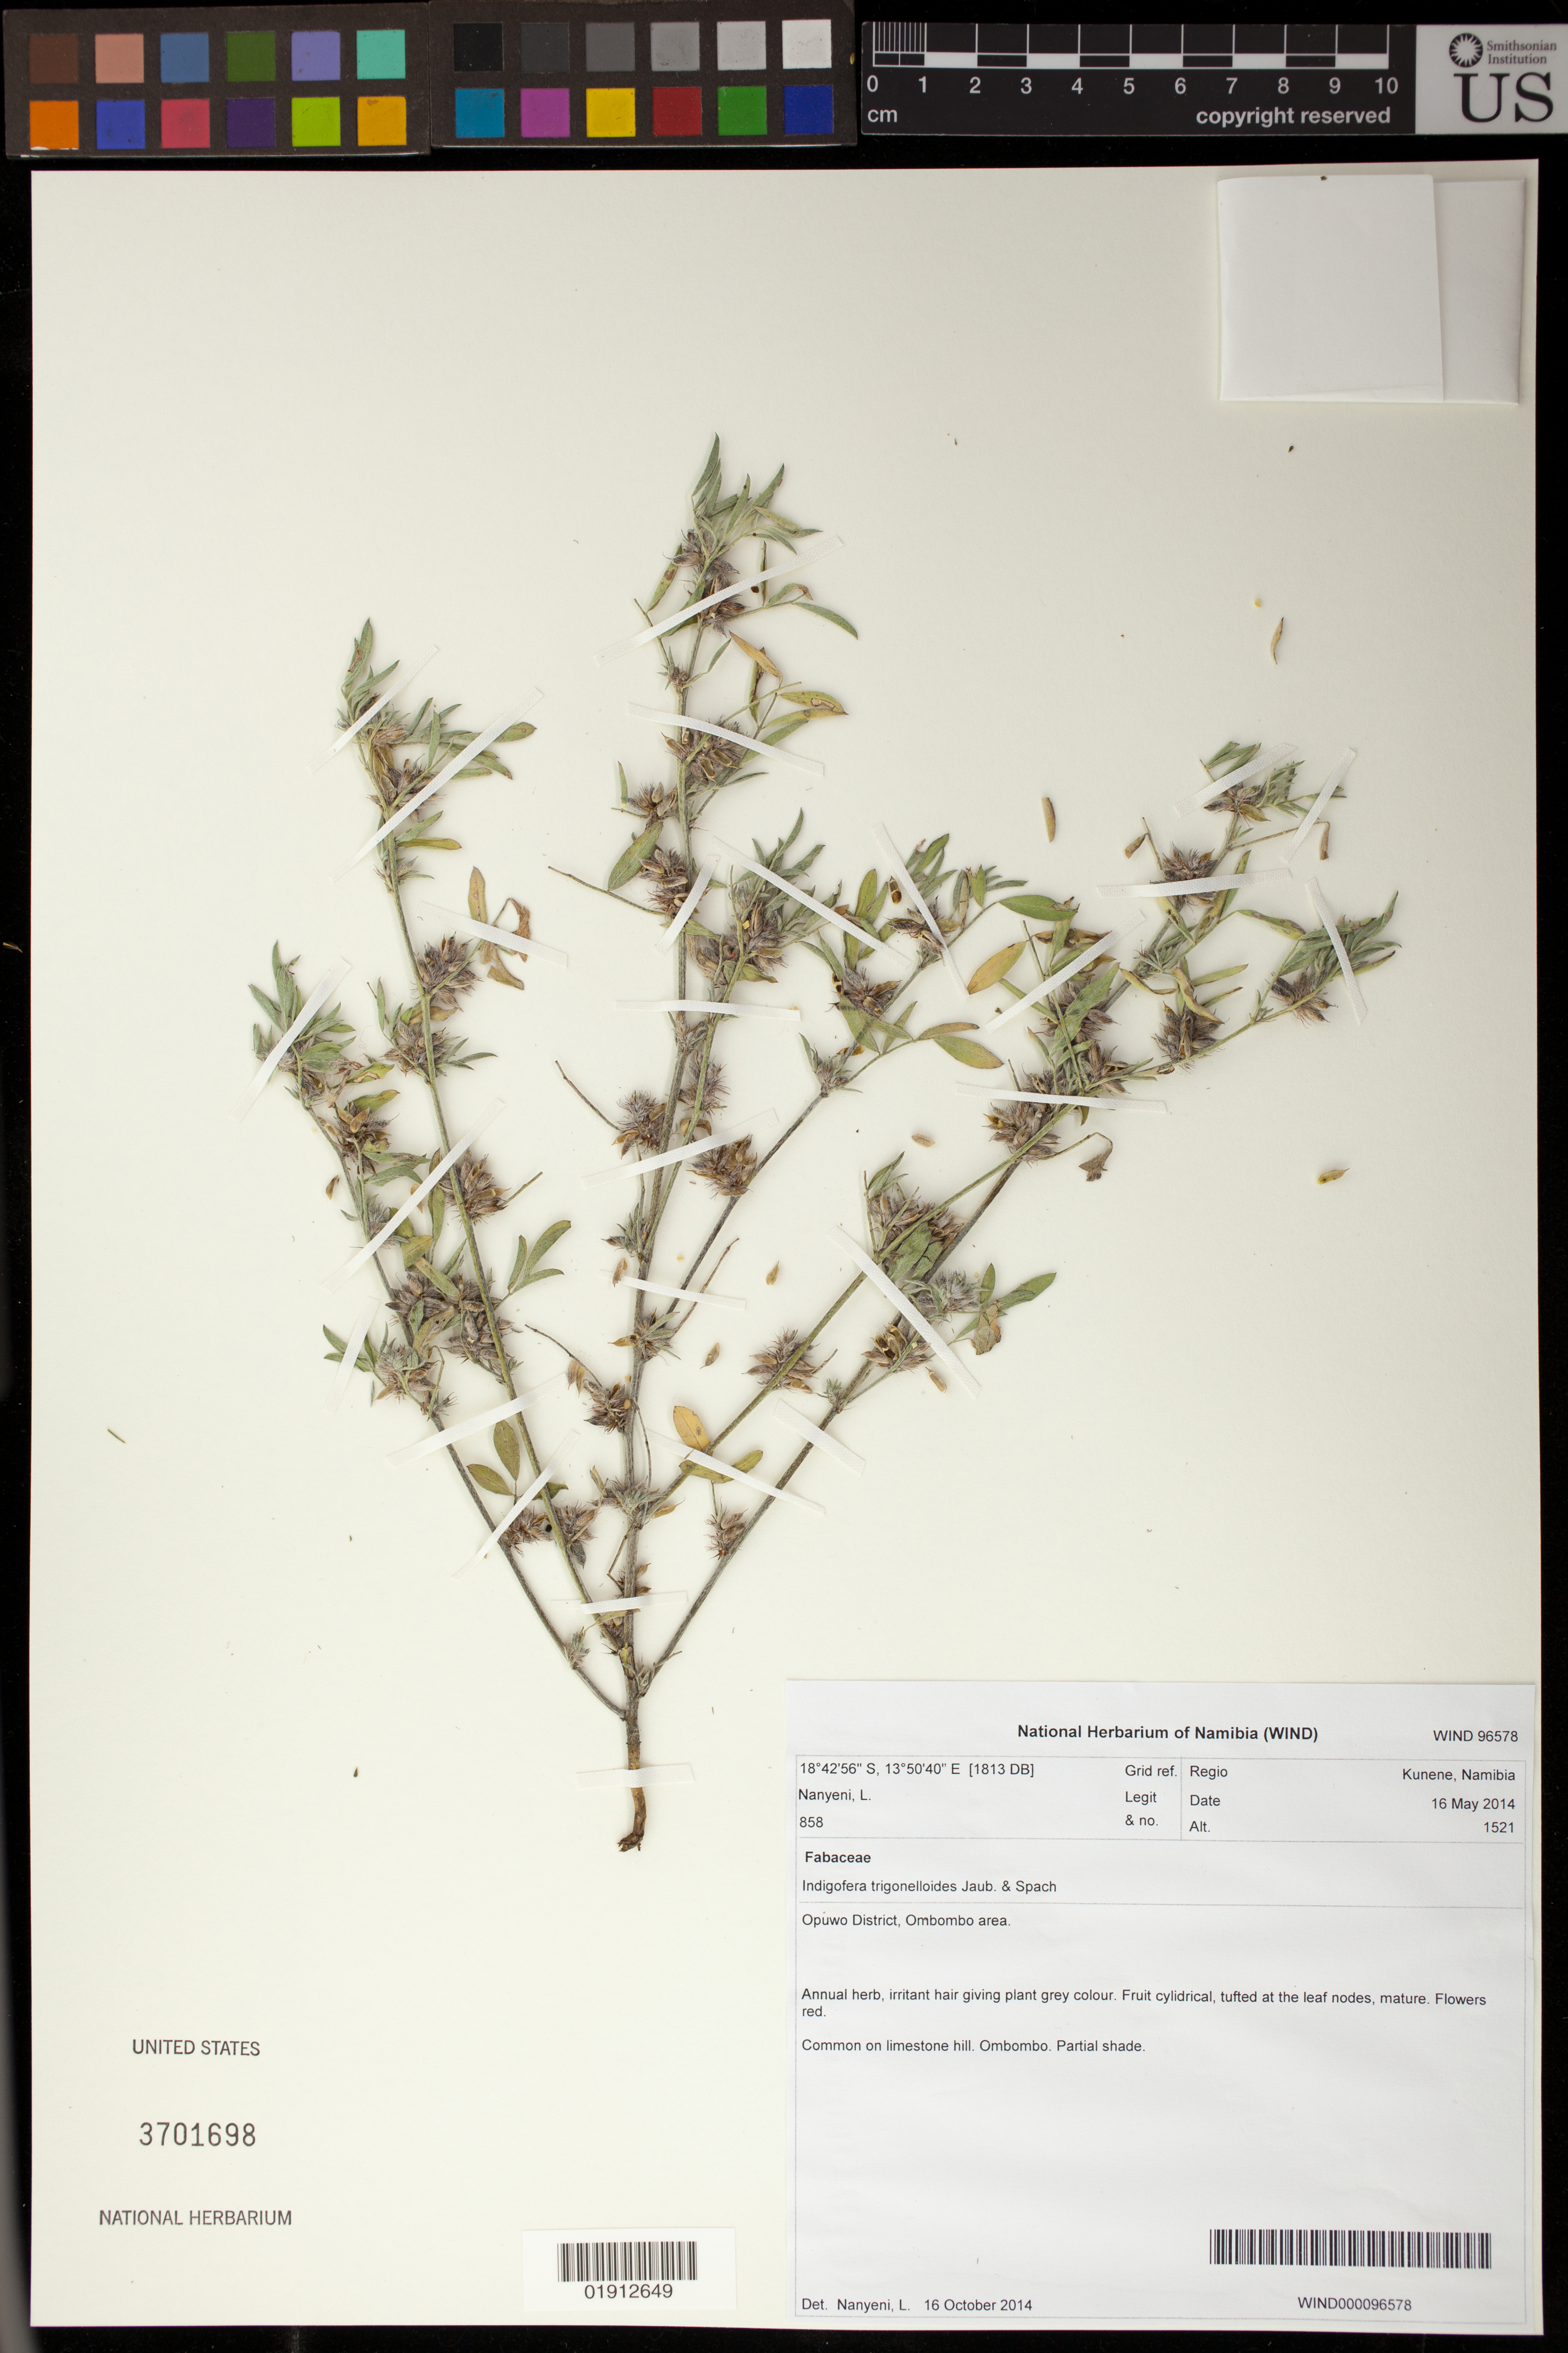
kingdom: Plantae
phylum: Tracheophyta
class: Magnoliopsida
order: Fabales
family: Fabaceae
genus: Indigofera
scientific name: Indigofera trigonelloides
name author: Jaub. & Spach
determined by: Nanyeni, L.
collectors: L. Nanyeni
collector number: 858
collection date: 2014-05-16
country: Namibia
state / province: Kunene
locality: Opuwo District, Ombombo area.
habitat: On limestone hill. Partial shade.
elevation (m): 1521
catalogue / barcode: US 3701698